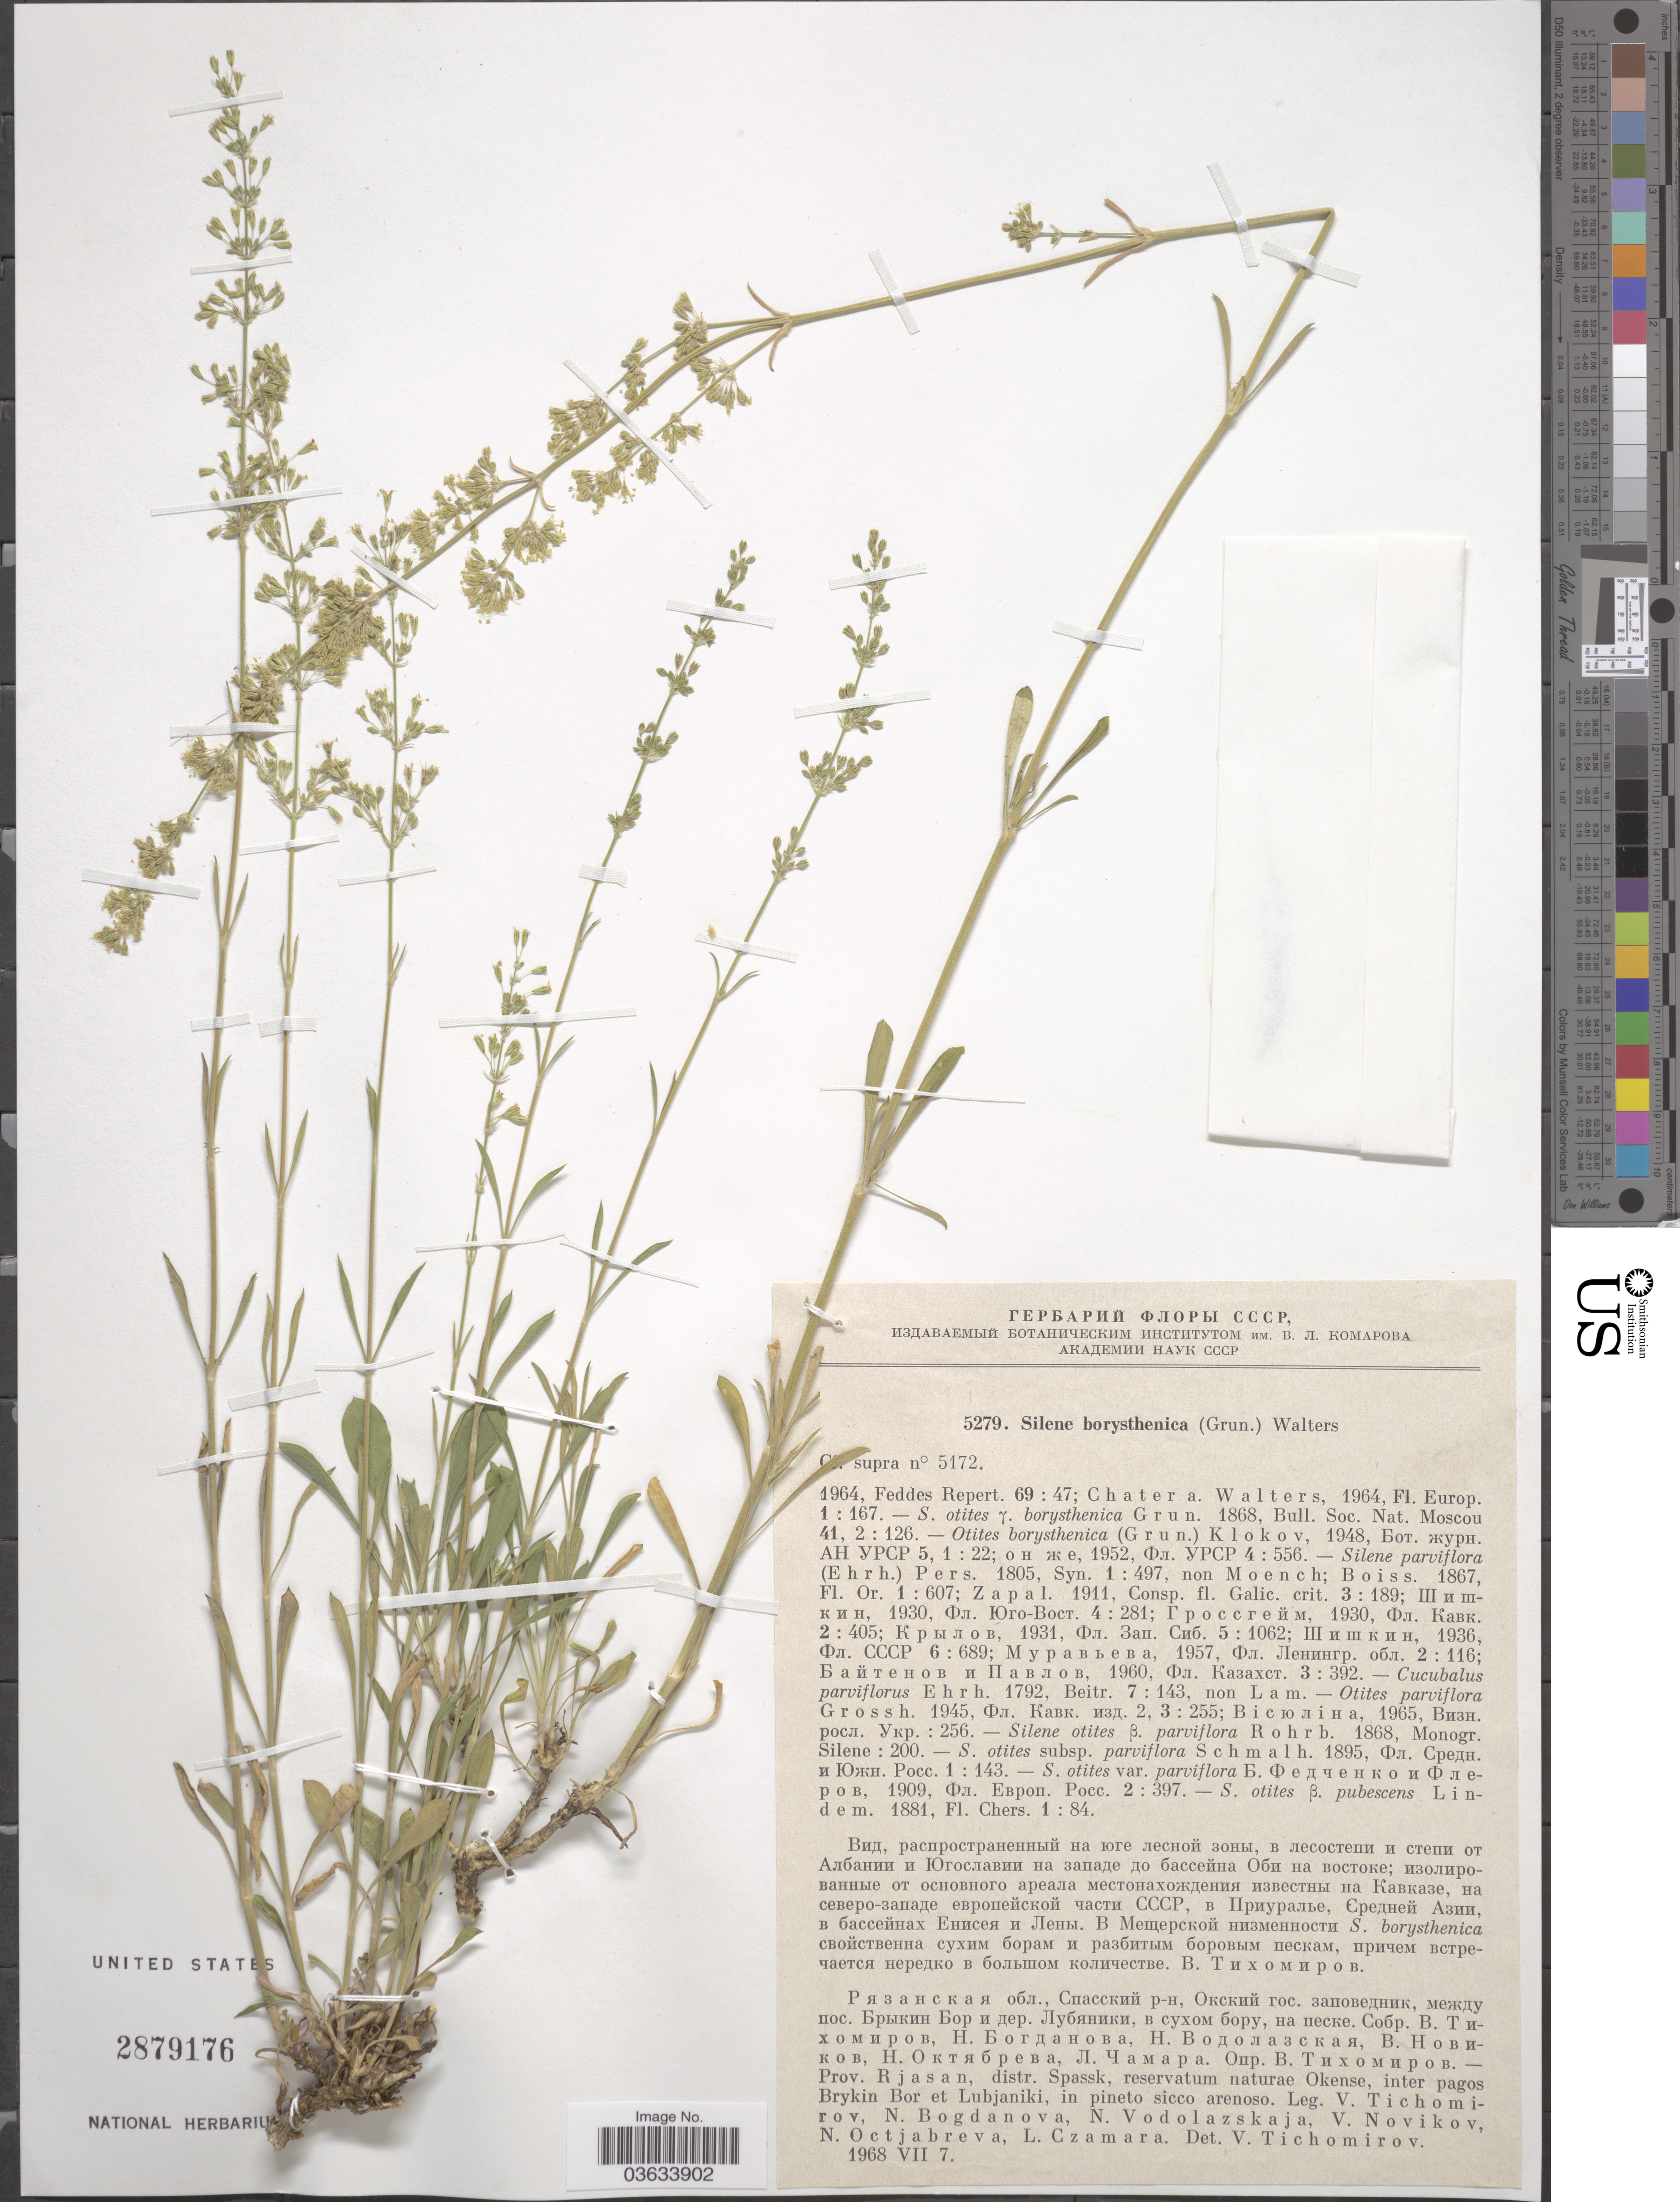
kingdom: Plantae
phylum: Tracheophyta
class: Magnoliopsida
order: Caryophyllales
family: Caryophyllaceae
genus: Silene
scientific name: Silene borysthenica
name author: (Gruner) Walters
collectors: V. Tichomirov, N. Bogdanova, N. Vodolazskaja, V. Novikov & et al.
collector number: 5279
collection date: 1968-07-07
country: Russian Federation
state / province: Ryazan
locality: Prov. Rjasan, distr. Spassk, reservatu naturae Okense, inter pagos Brykin Bor et Lubjaniki.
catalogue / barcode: US 2879176